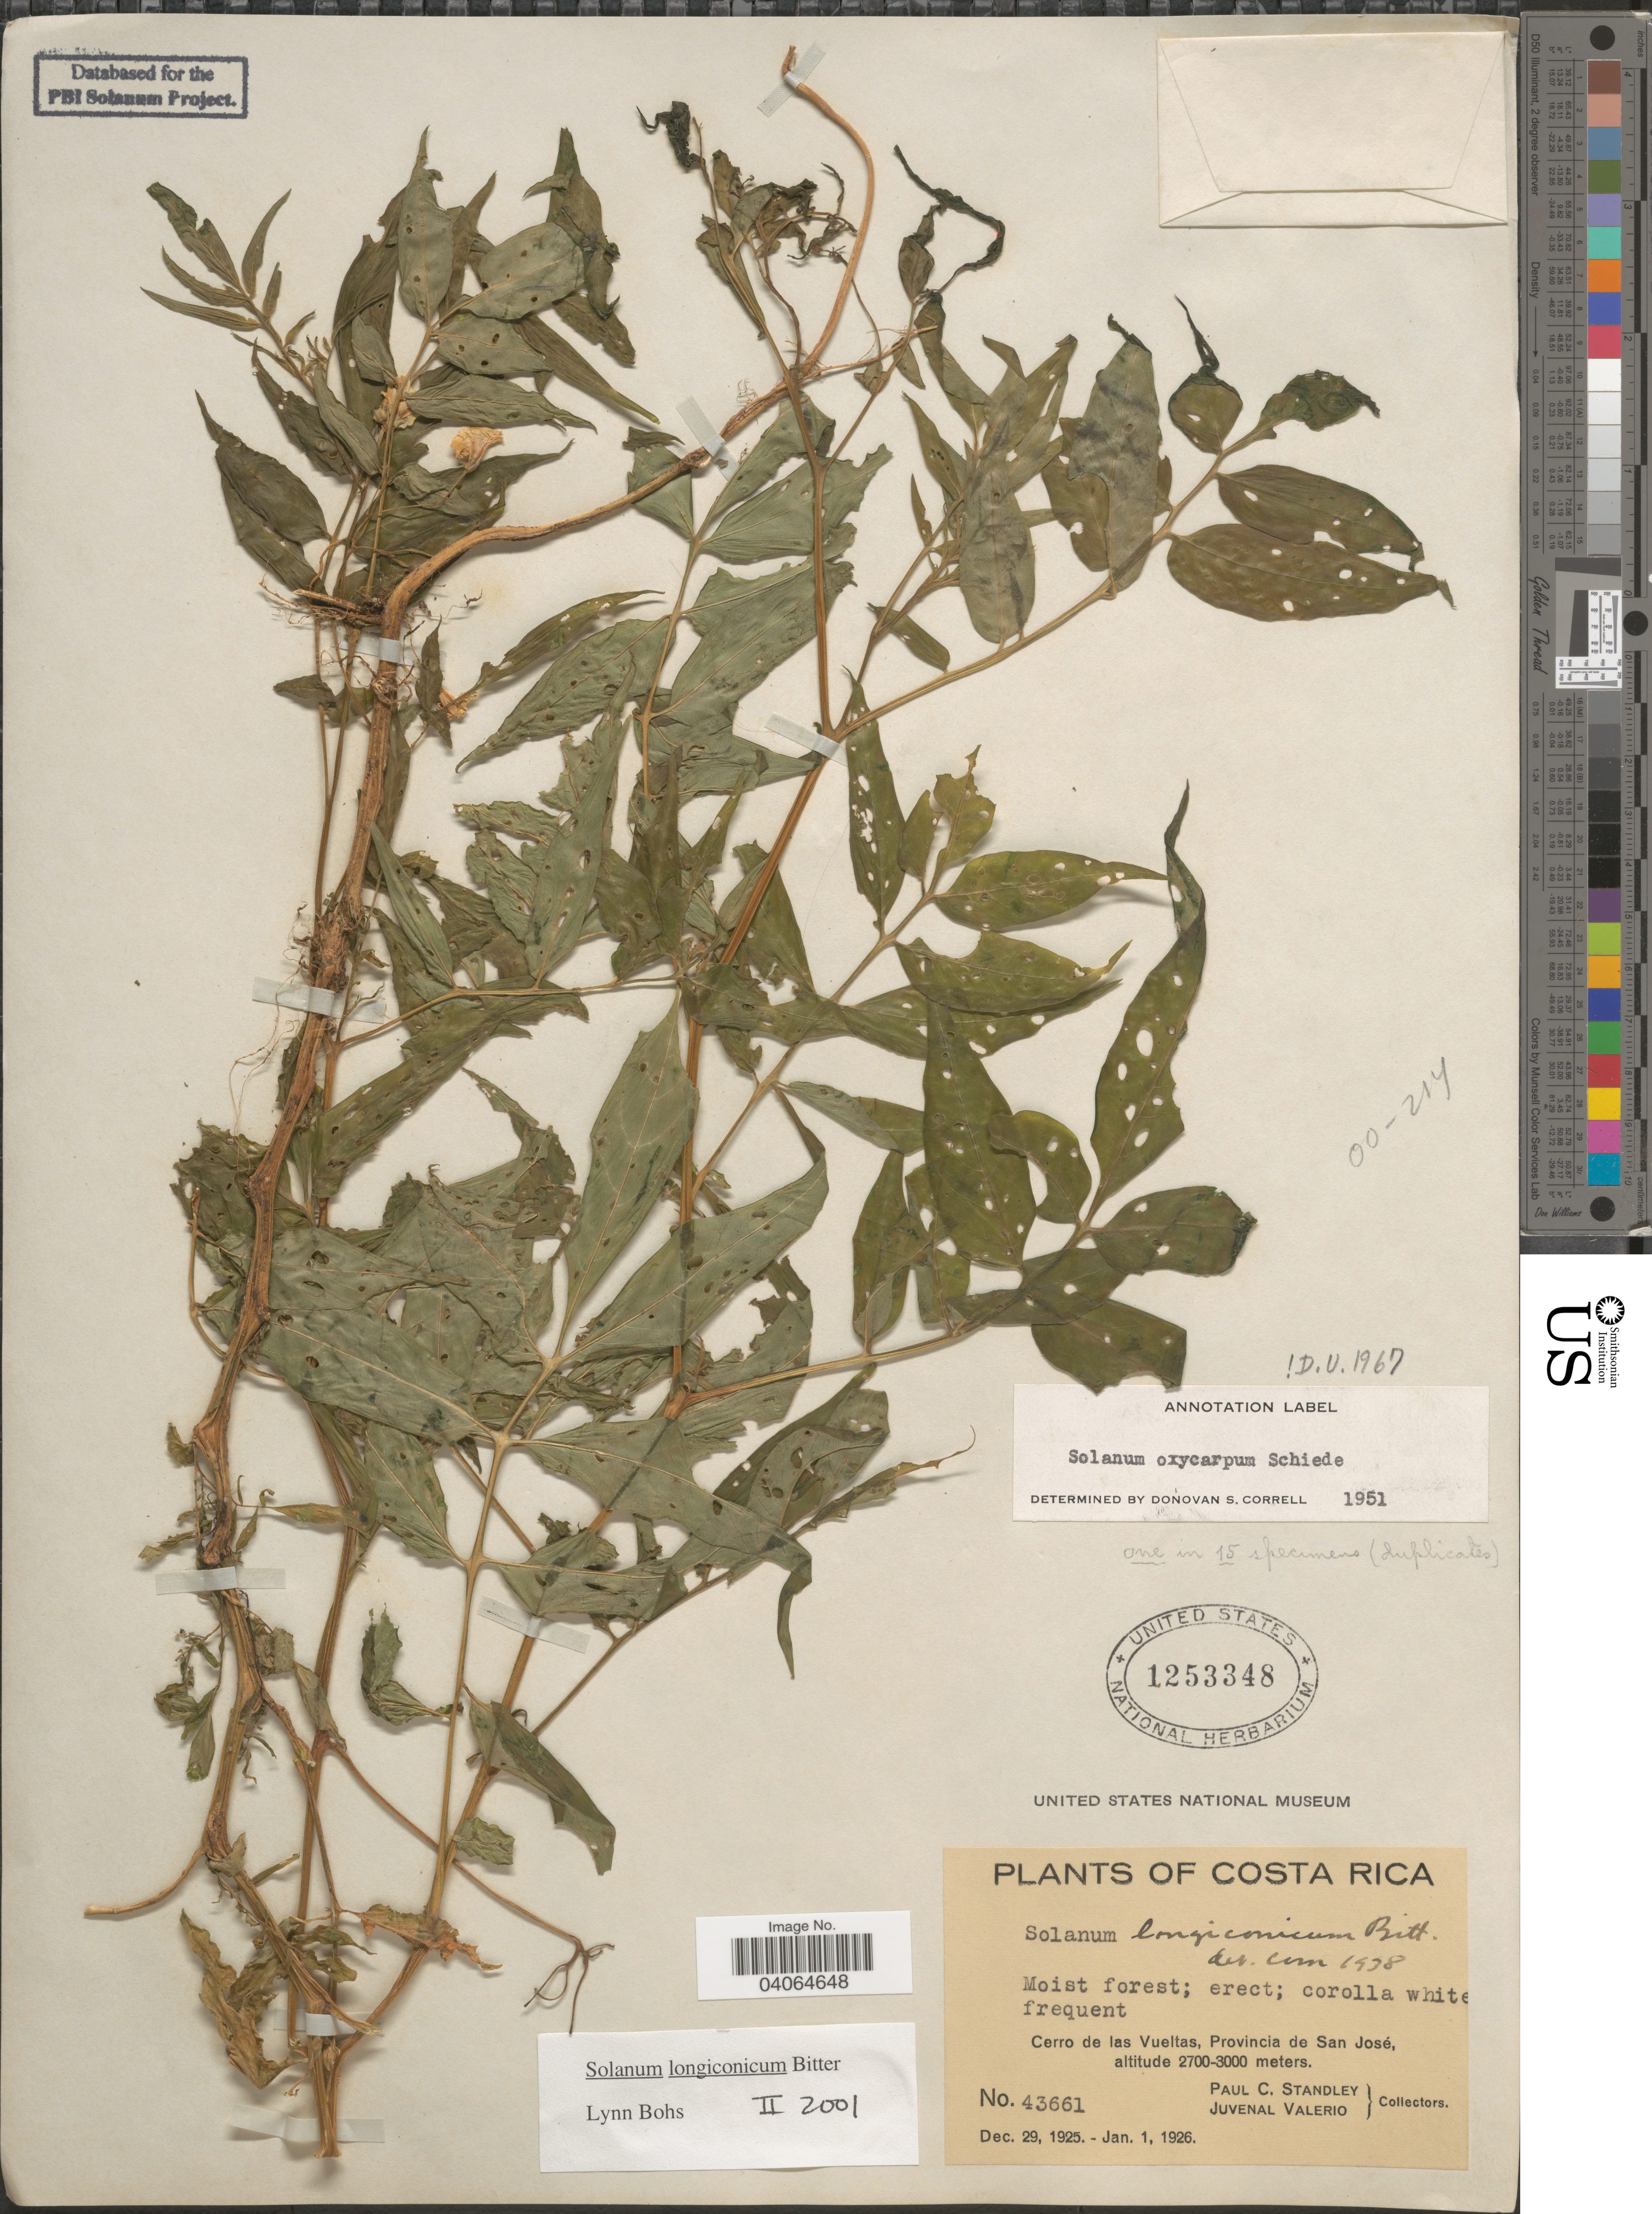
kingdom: Plantae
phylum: Tracheophyta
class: Magnoliopsida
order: Solanales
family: Solanaceae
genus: Solanum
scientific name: Solanum longiconicum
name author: Bitter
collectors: P. C. Standley & J. Valerio R.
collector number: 43661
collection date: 1925-12-29/1926-01-01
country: Costa Rica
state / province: San José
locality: Cerro de las Vueltas.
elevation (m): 2700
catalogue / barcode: US 1253348